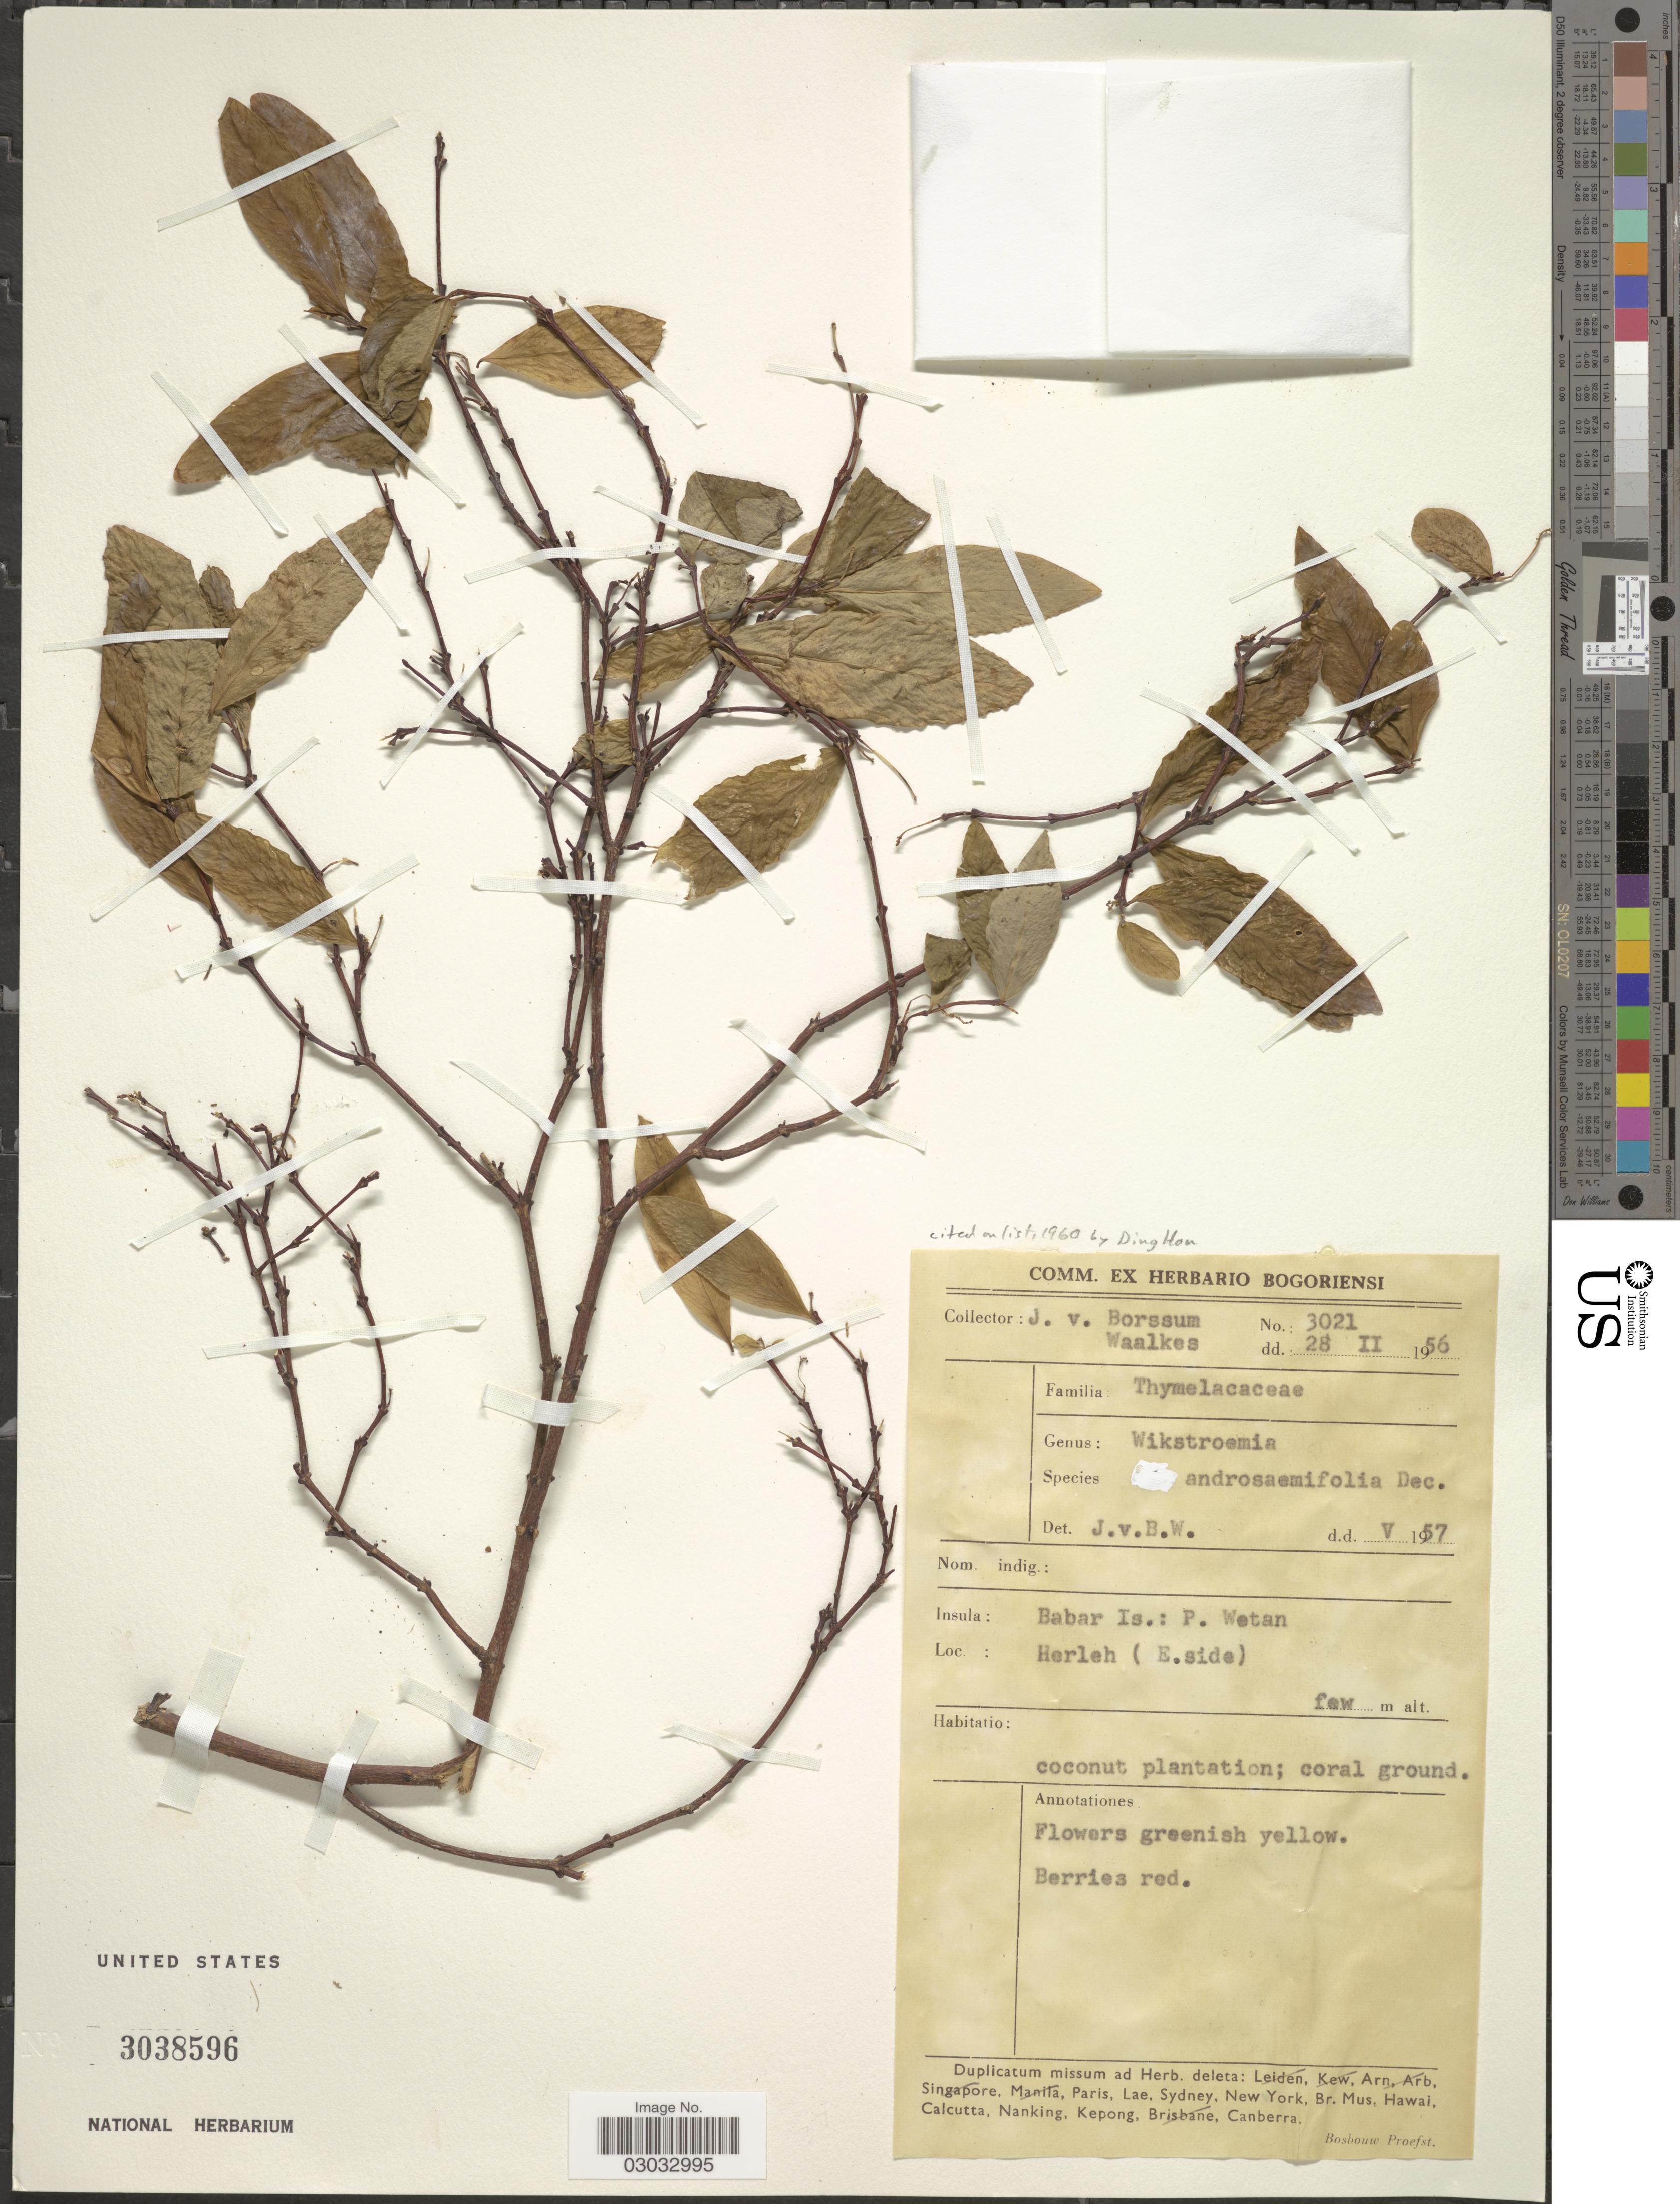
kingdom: Plantae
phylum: Tracheophyta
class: Magnoliopsida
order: Malvales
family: Thymelaeaceae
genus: Wikstroemia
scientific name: Wikstroemia androsaemifolia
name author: Decne.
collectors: J. Borssum Waalkes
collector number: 3021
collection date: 1956-02-28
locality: Insula: Babar Is.: P. Wetan, Herleh (E. side).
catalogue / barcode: US 3038596